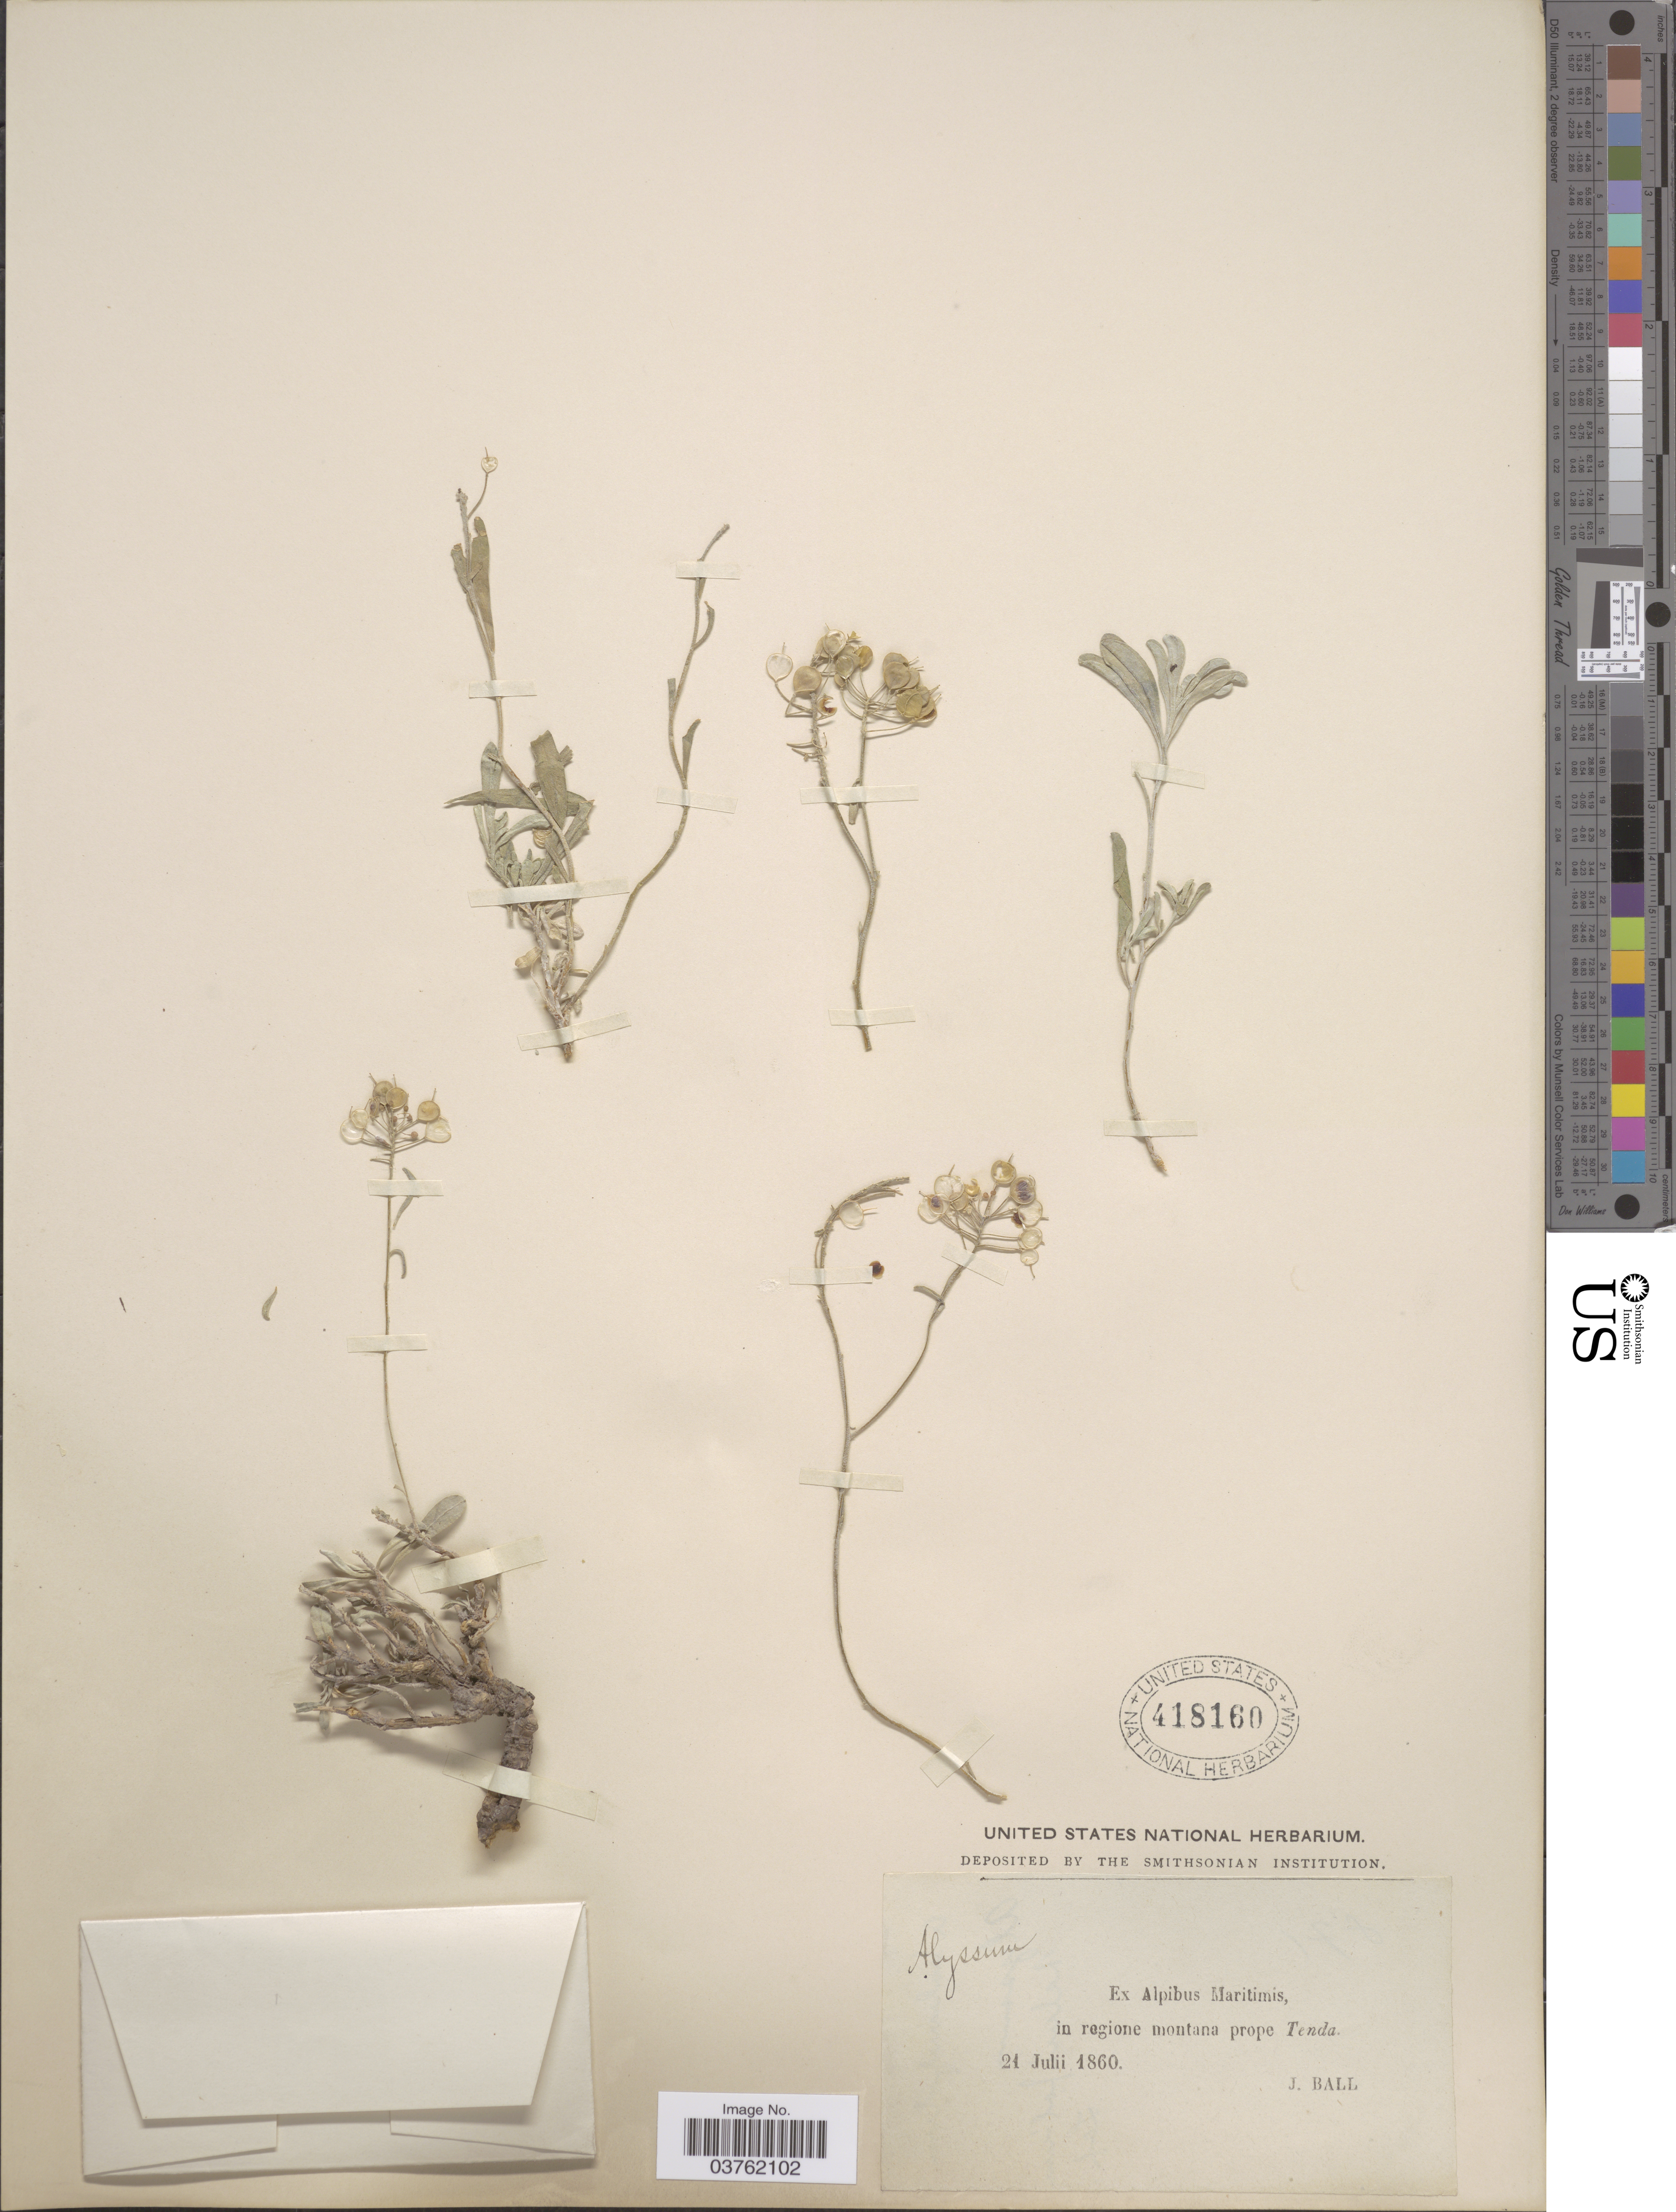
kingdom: Plantae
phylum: Tracheophyta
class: Magnoliopsida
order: Brassicales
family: Brassicaceae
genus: Alyssum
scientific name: Alyssum sp.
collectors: J. Ball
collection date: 1860-07-21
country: France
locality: Ex Alpibus Maritimis, in regione montana prope Tenda.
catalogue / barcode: US 418160